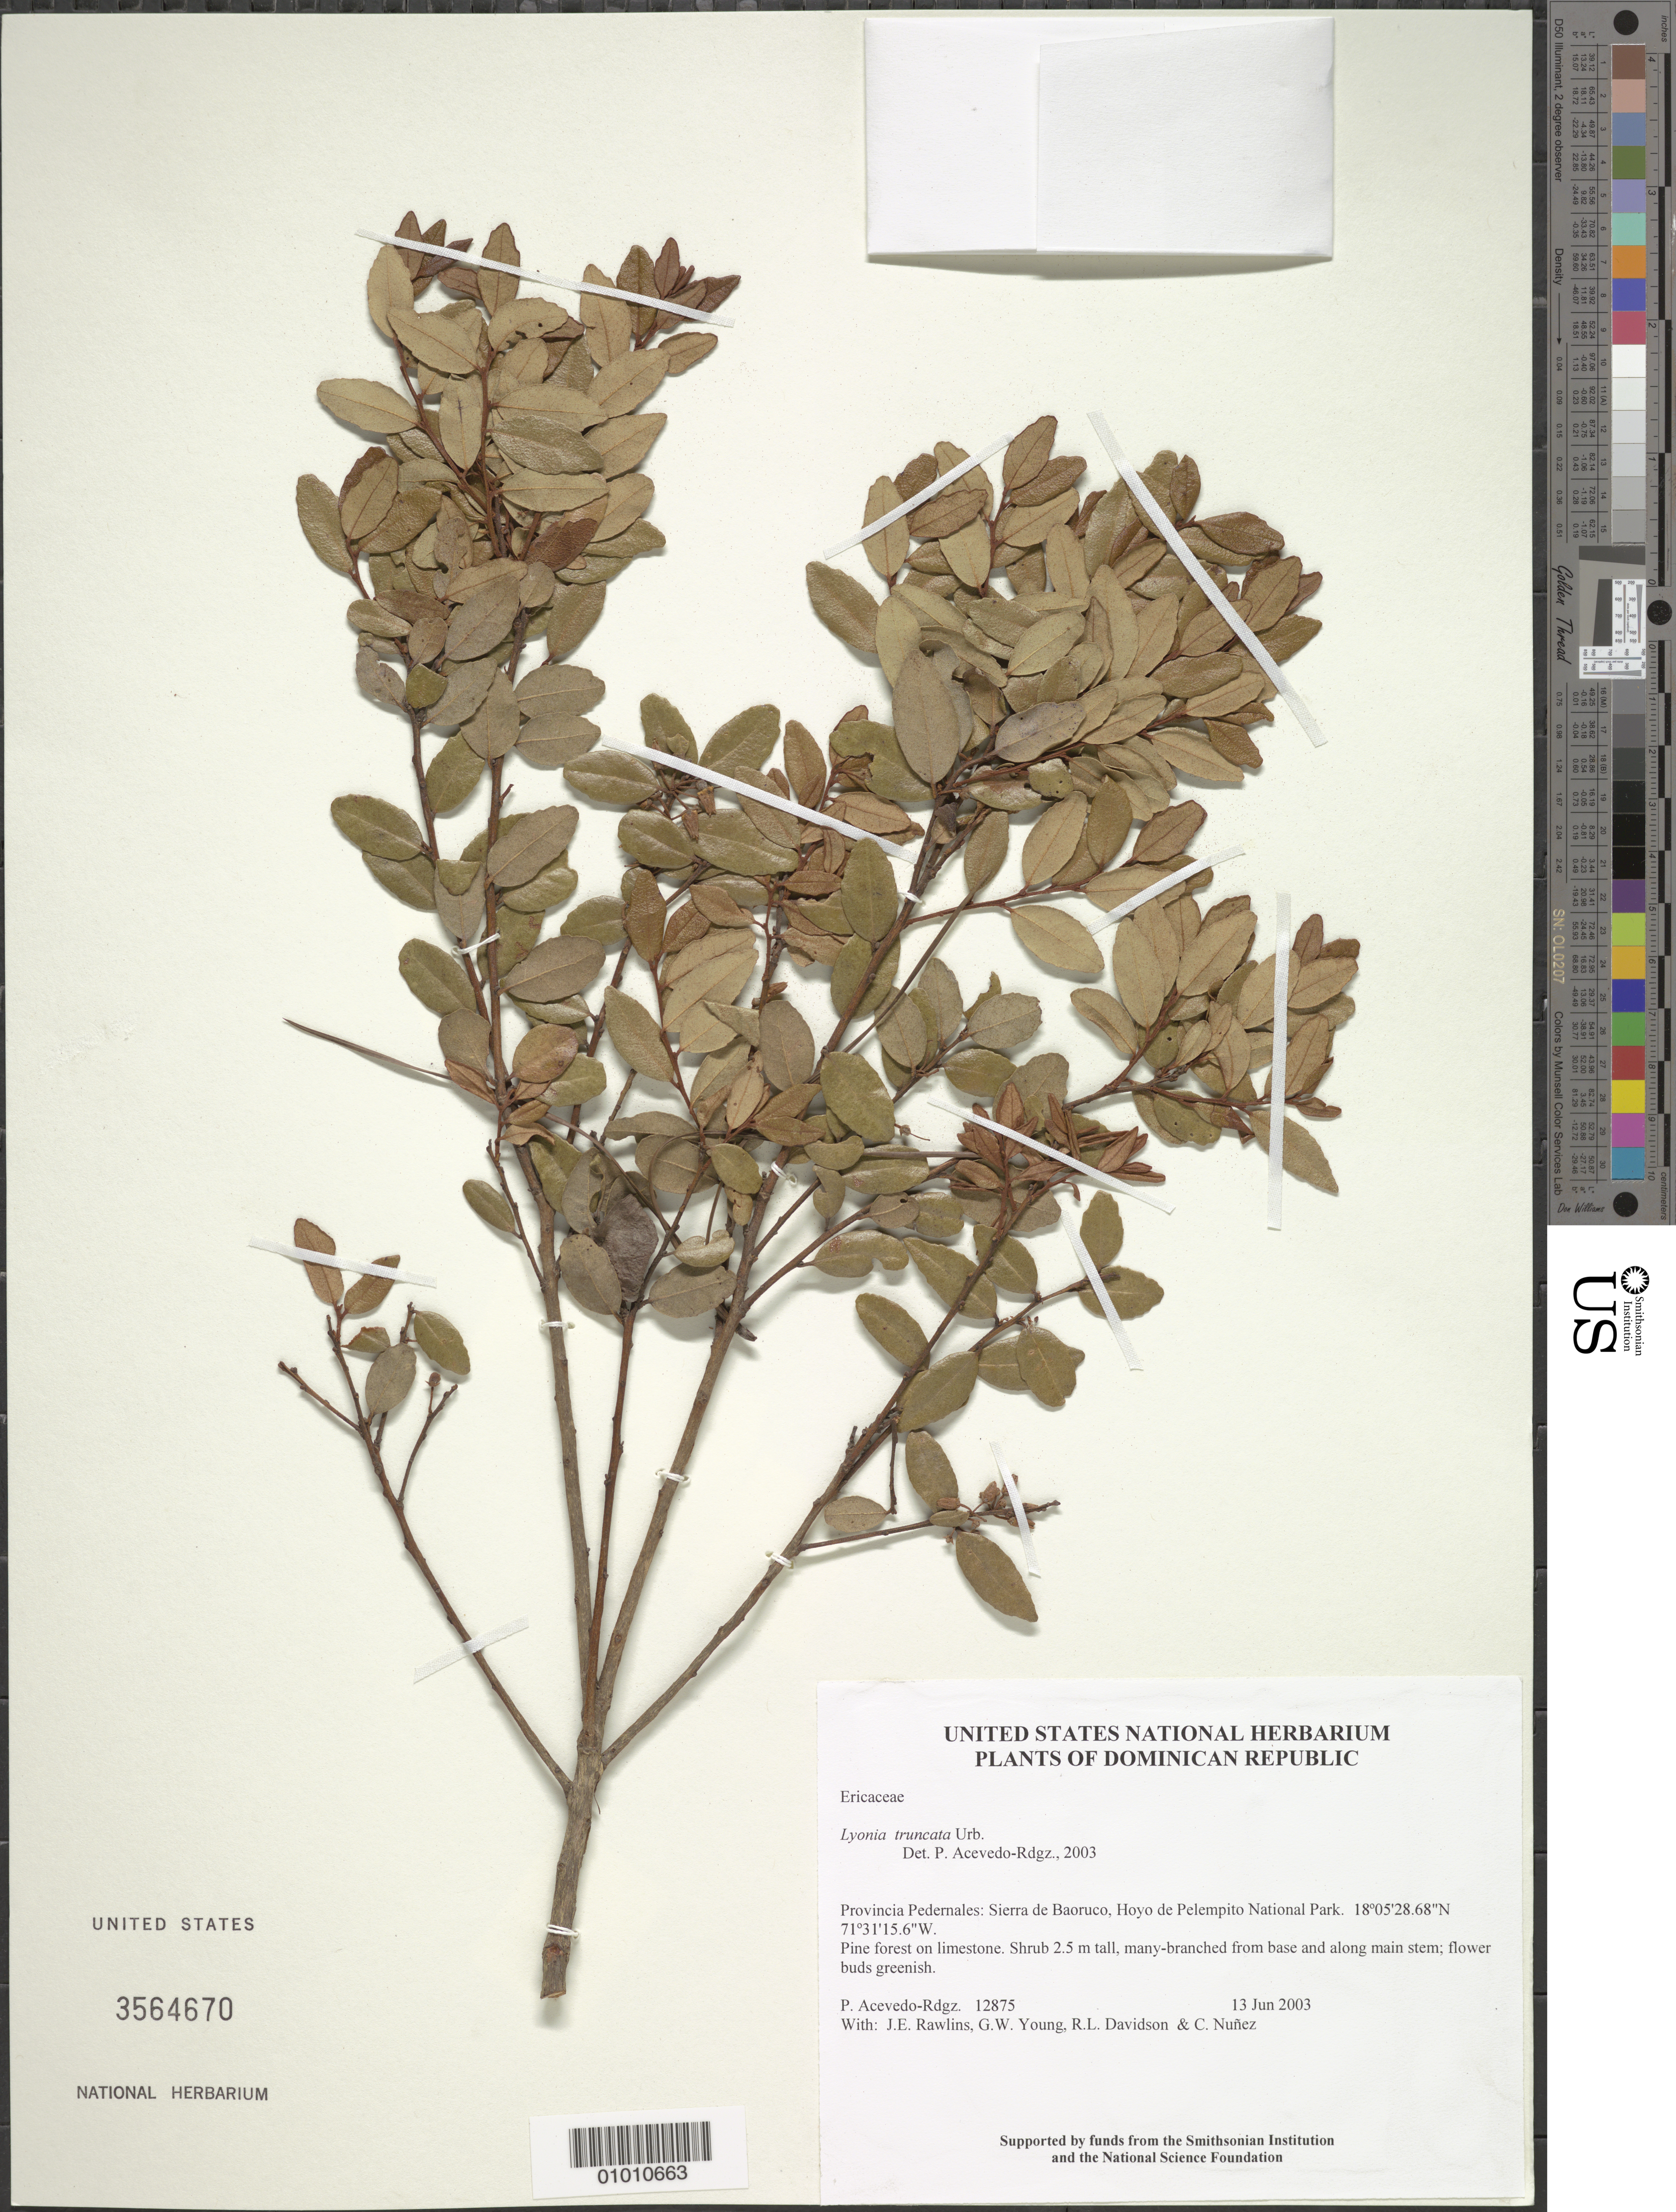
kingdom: Plantae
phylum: Tracheophyta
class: Magnoliopsida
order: Ericales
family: Ericaceae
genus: Lyonia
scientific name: Lyonia truncata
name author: Urb.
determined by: Acevedo-Rodríguez, P., (BOT), Smithsonian Institution - National Museum of Natural History (UNITED STATES)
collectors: P. Acevedo-Rodr., J. Rawlins, G. Young, R. Davidson & C. Nunez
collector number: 12875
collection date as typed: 13 Jun 2003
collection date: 2003-06-13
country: Dominican Republic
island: Hispaniola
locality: Provincia Pedernales: Sierra de Baoruco, Hoyo de Pelempito National Park.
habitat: Pine forest on limestone.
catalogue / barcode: US 3564670